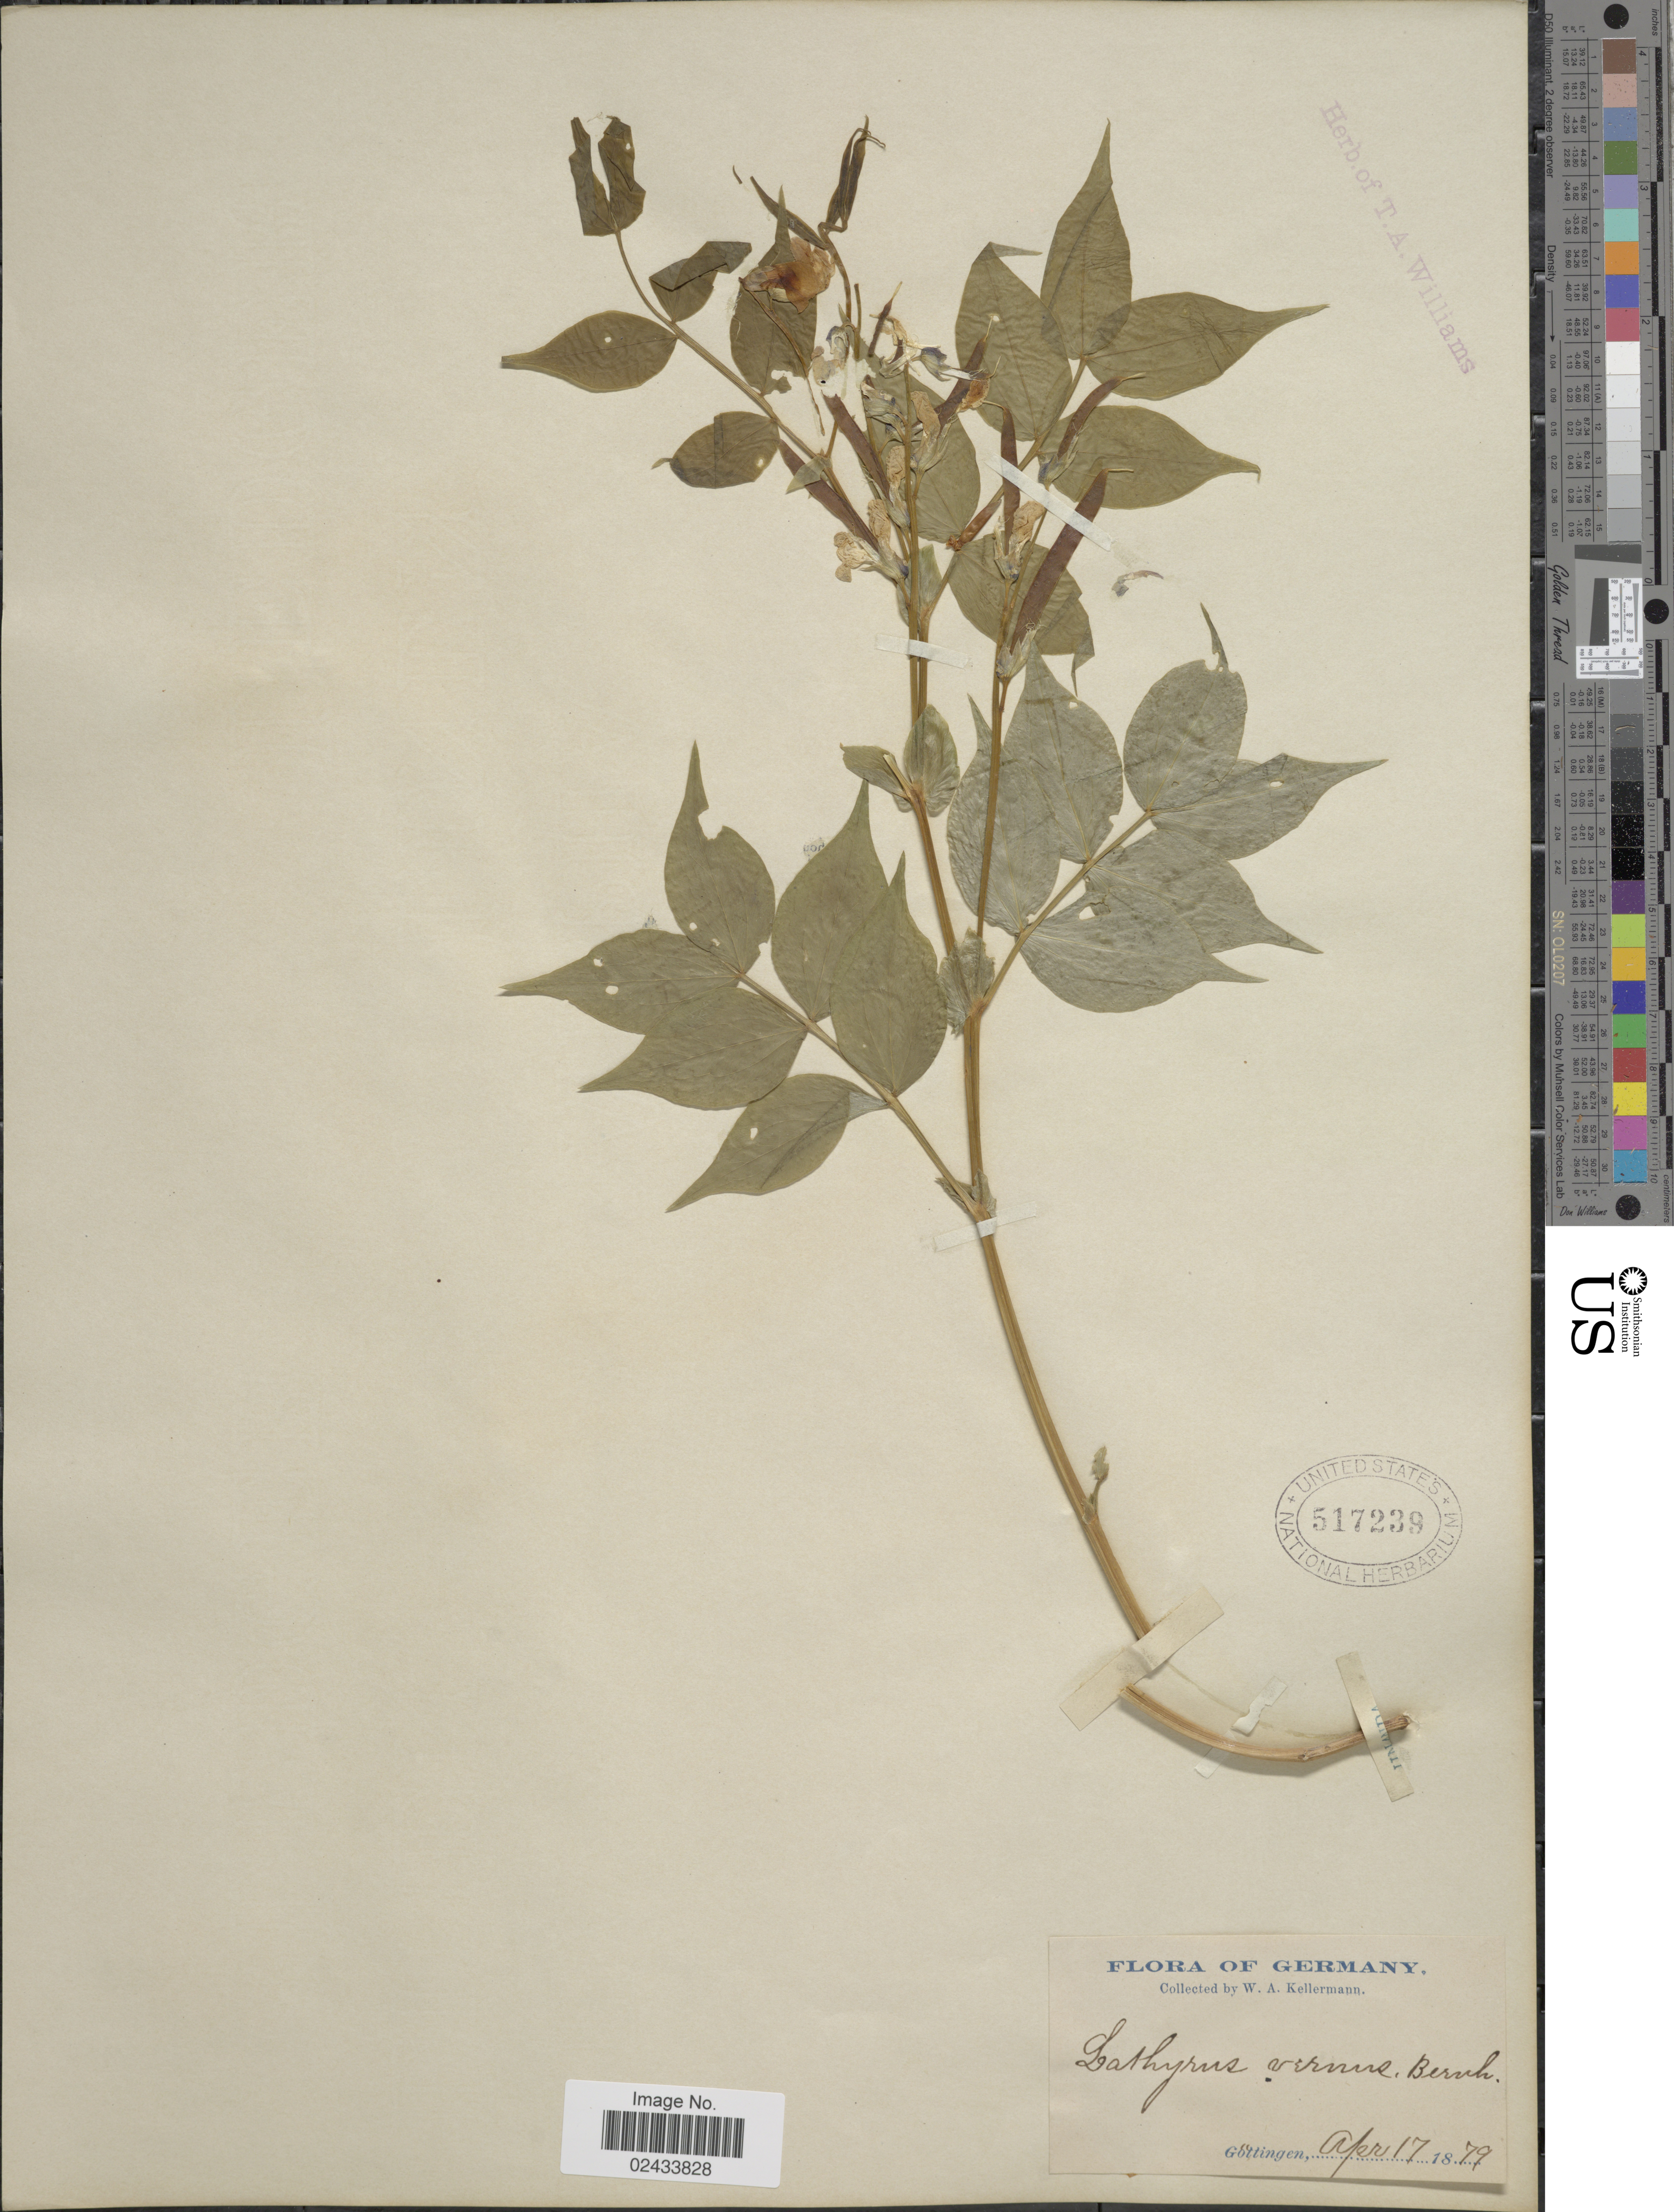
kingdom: Plantae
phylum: Tracheophyta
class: Magnoliopsida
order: Fabales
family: Fabaceae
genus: Lathyrus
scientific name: Lathyrus vernus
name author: (L.) Bernh.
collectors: W. Kellerman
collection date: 1879-04-17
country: Germany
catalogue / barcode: US 517239